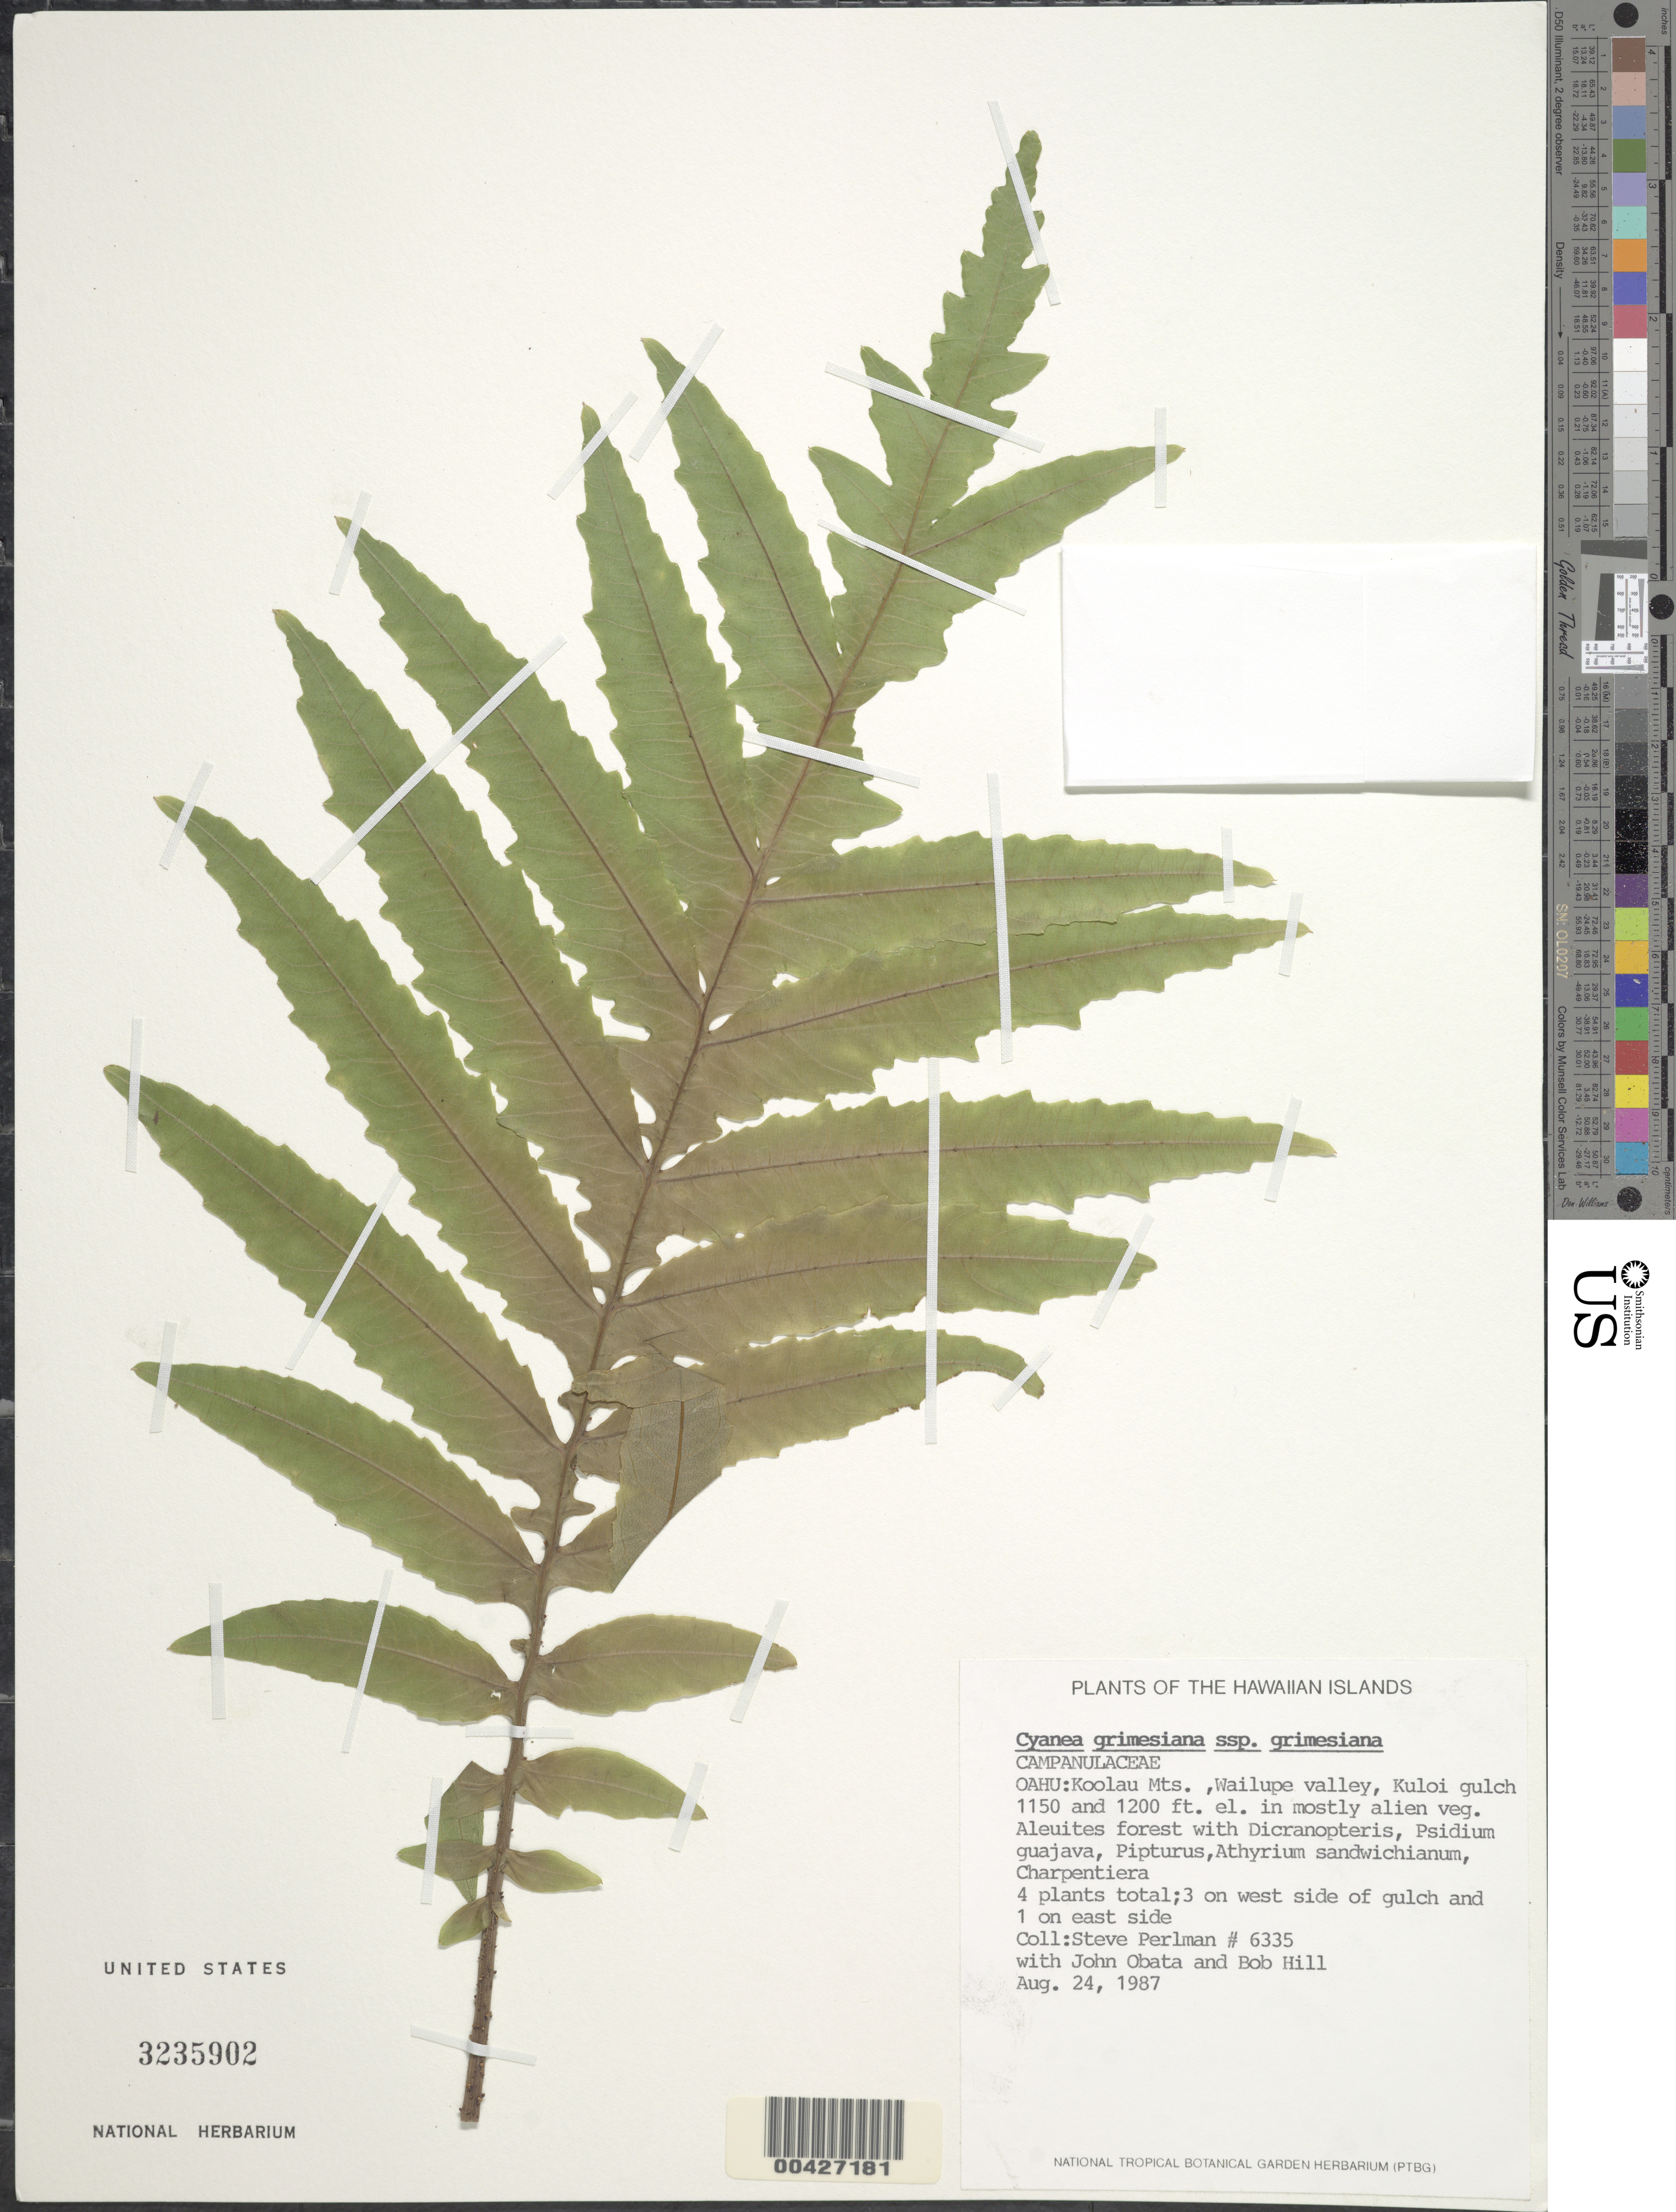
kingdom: Plantae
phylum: Tracheophyta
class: Magnoliopsida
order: Asterales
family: Campanulaceae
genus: Cyanea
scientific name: Cyanea grimesiana subsp. grimesiana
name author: Gaudich.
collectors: S. P. Perlman, J. Obata & B. Hill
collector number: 6335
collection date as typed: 24 Aug 1987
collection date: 1987-08-24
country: United States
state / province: Hawaii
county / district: Honolulu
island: Oahu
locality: Wailupe valley, Kuloi gulch, Koolau Mountains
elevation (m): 351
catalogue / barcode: US 3235902